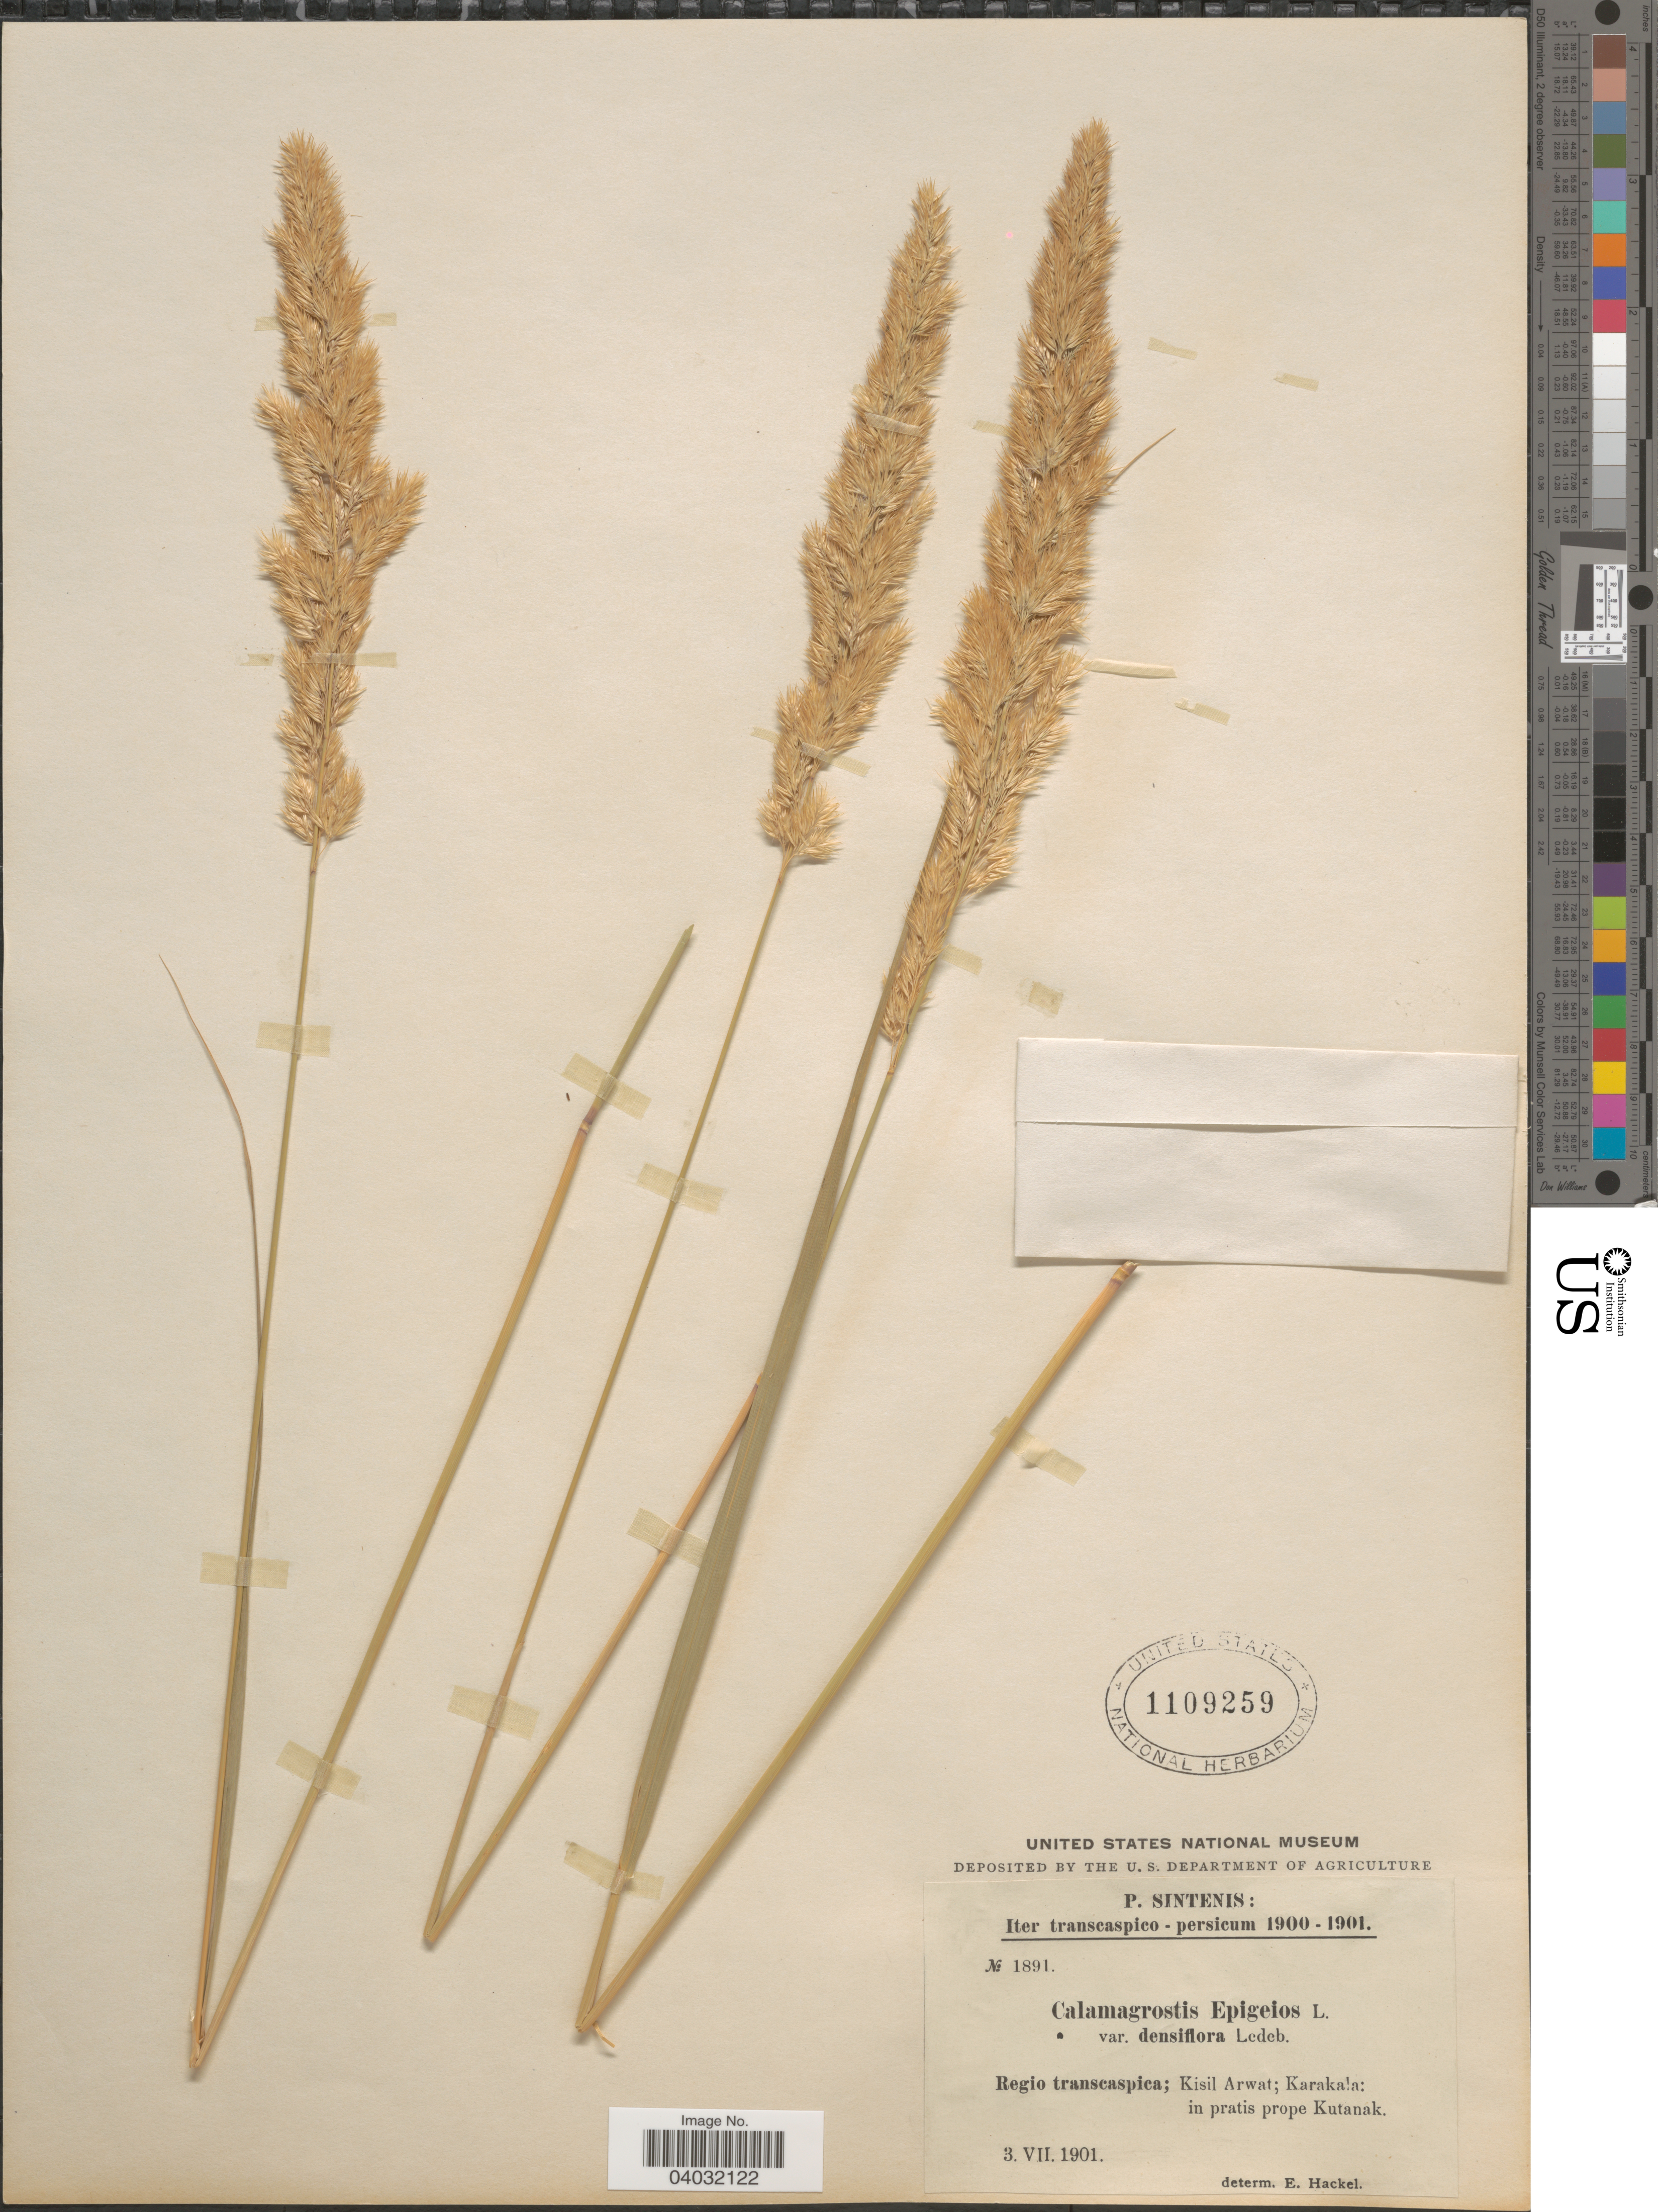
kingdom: Plantae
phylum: Tracheophyta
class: Liliopsida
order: Poales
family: Poaceae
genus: Calamagrostis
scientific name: Calamagrostis epigeios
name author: (L.) Roth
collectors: P. Sintenis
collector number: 1891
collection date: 1901-07-03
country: Turkmenistan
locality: Regio transcaspica; Kisil Arwat; Karakala; in pratis prope Kutanak.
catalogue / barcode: US 1109259